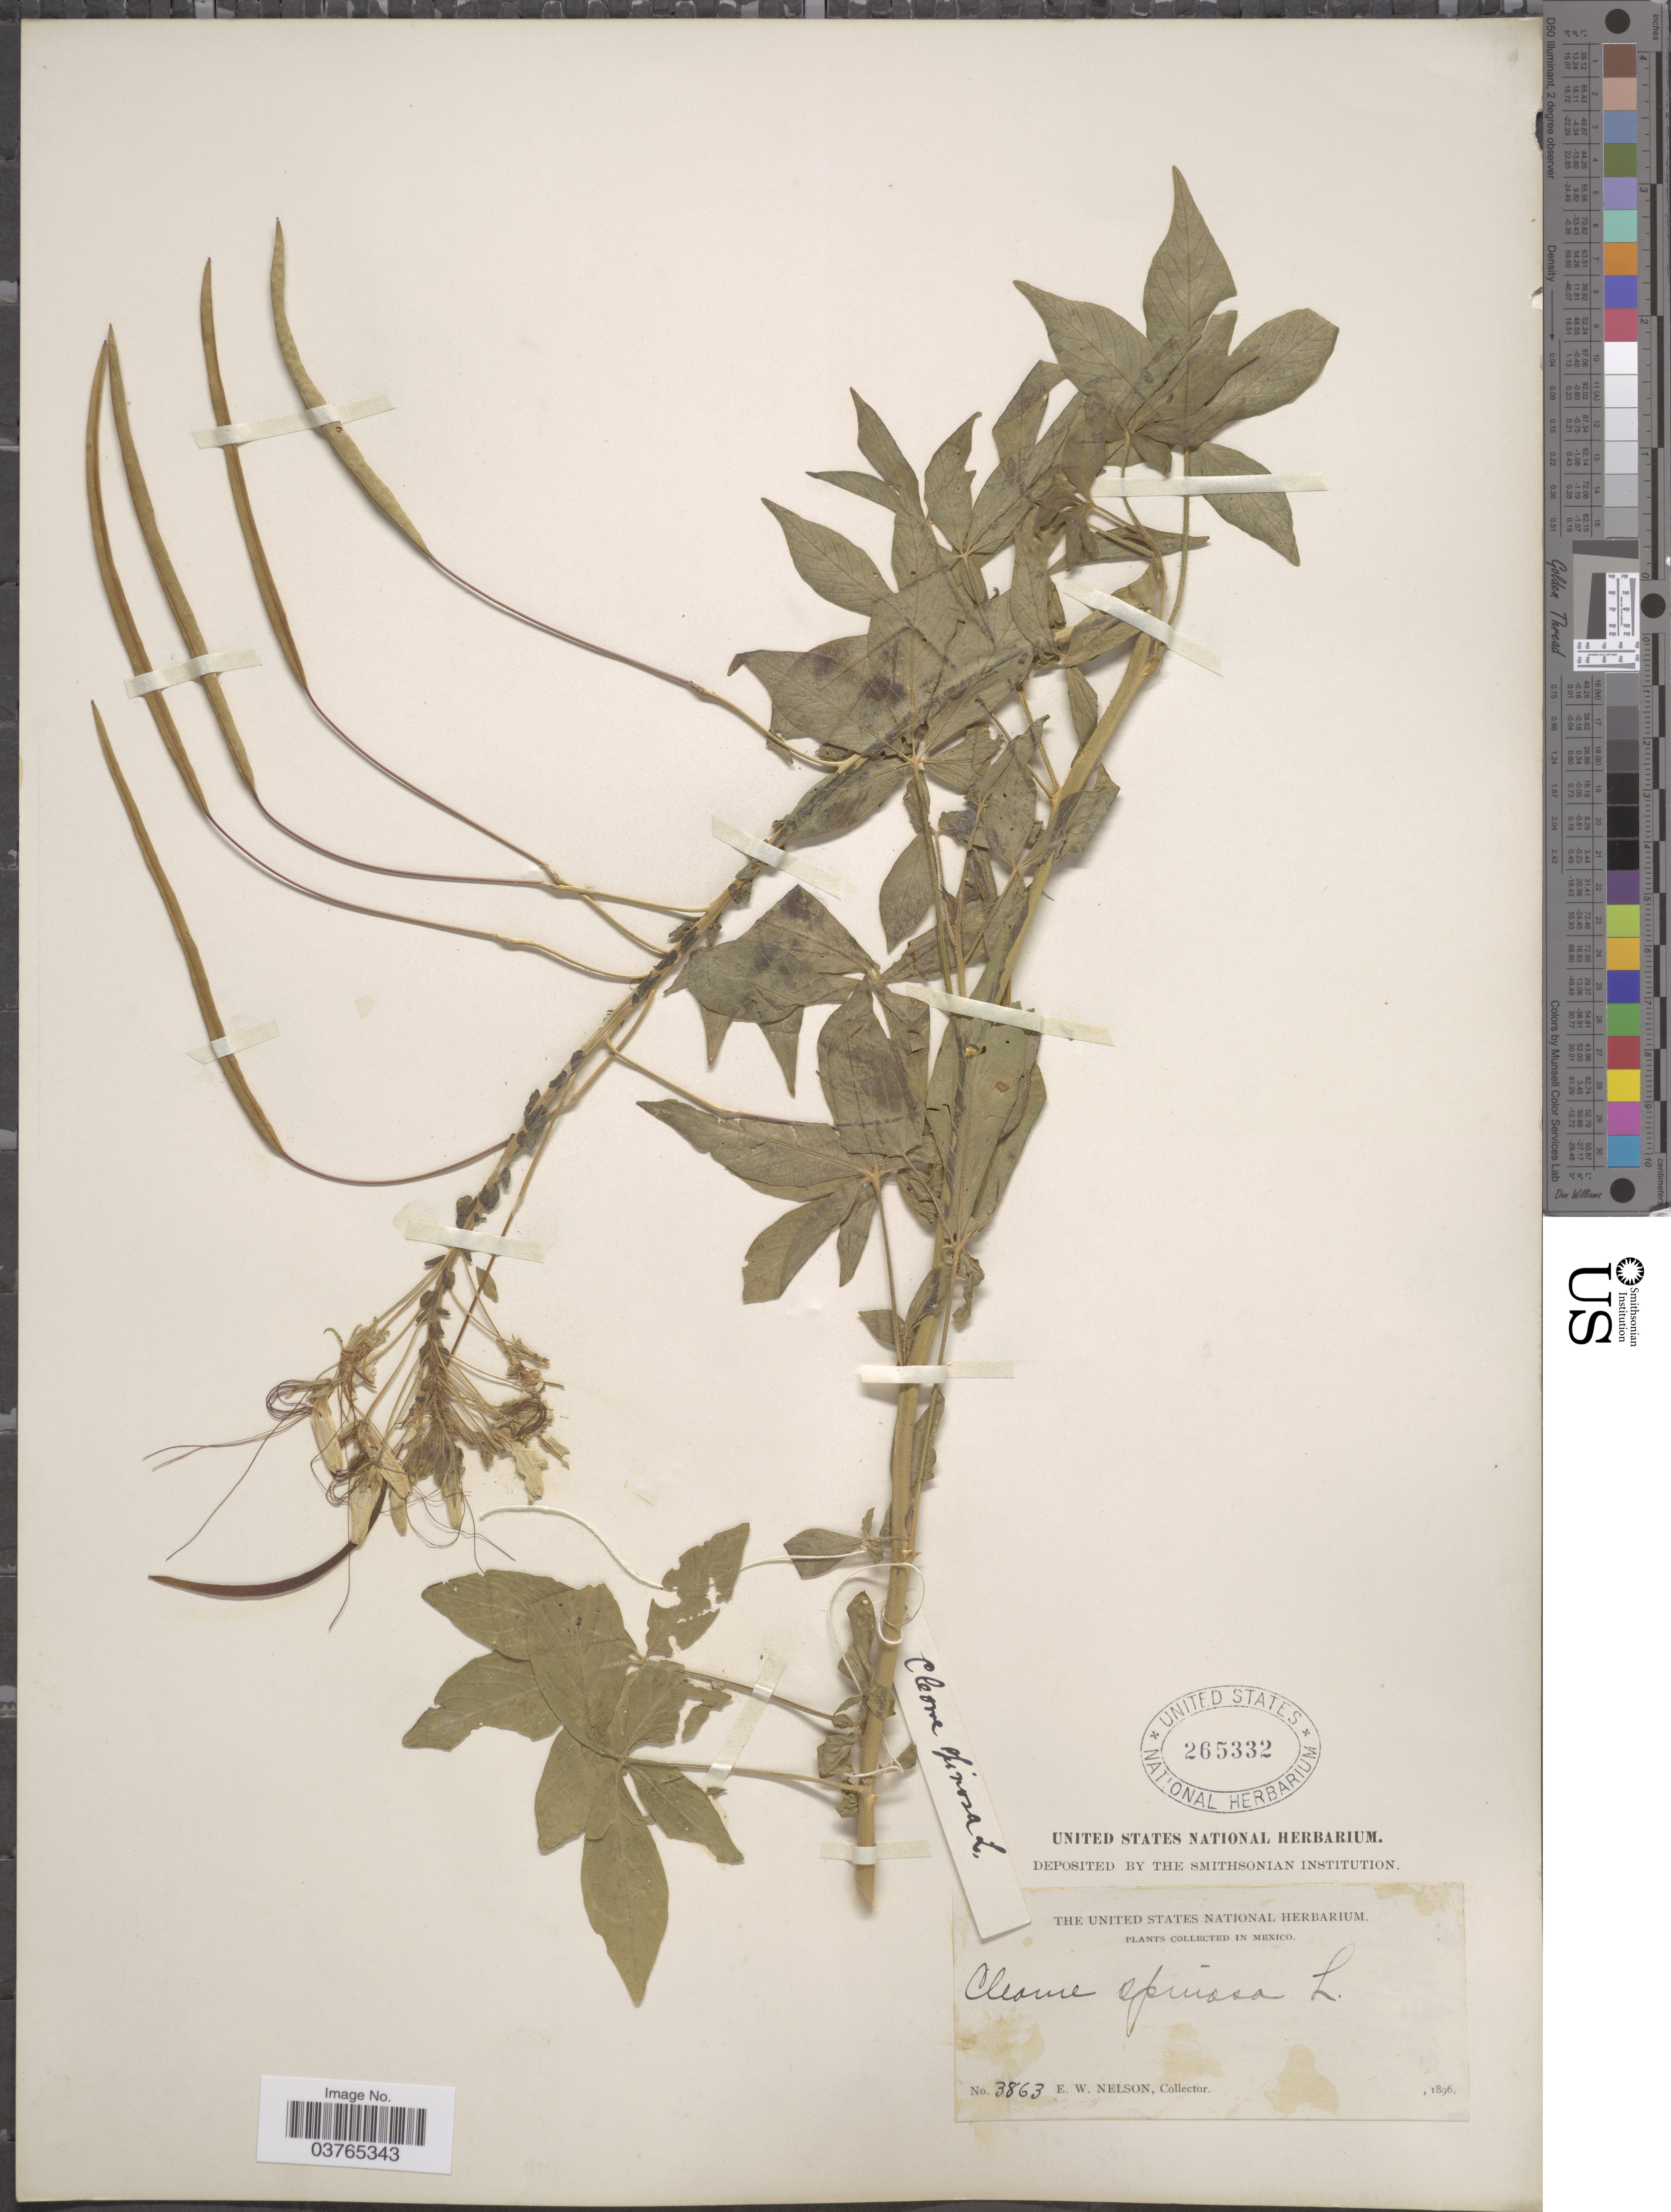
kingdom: Plantae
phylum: Tracheophyta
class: Magnoliopsida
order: Brassicales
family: Cleomaceae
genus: Tarenaya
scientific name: Tarenaya spinosa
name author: (Jacq.) Raf.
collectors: E. W. Nelson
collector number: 3863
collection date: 1896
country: Mexico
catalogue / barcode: US 265332